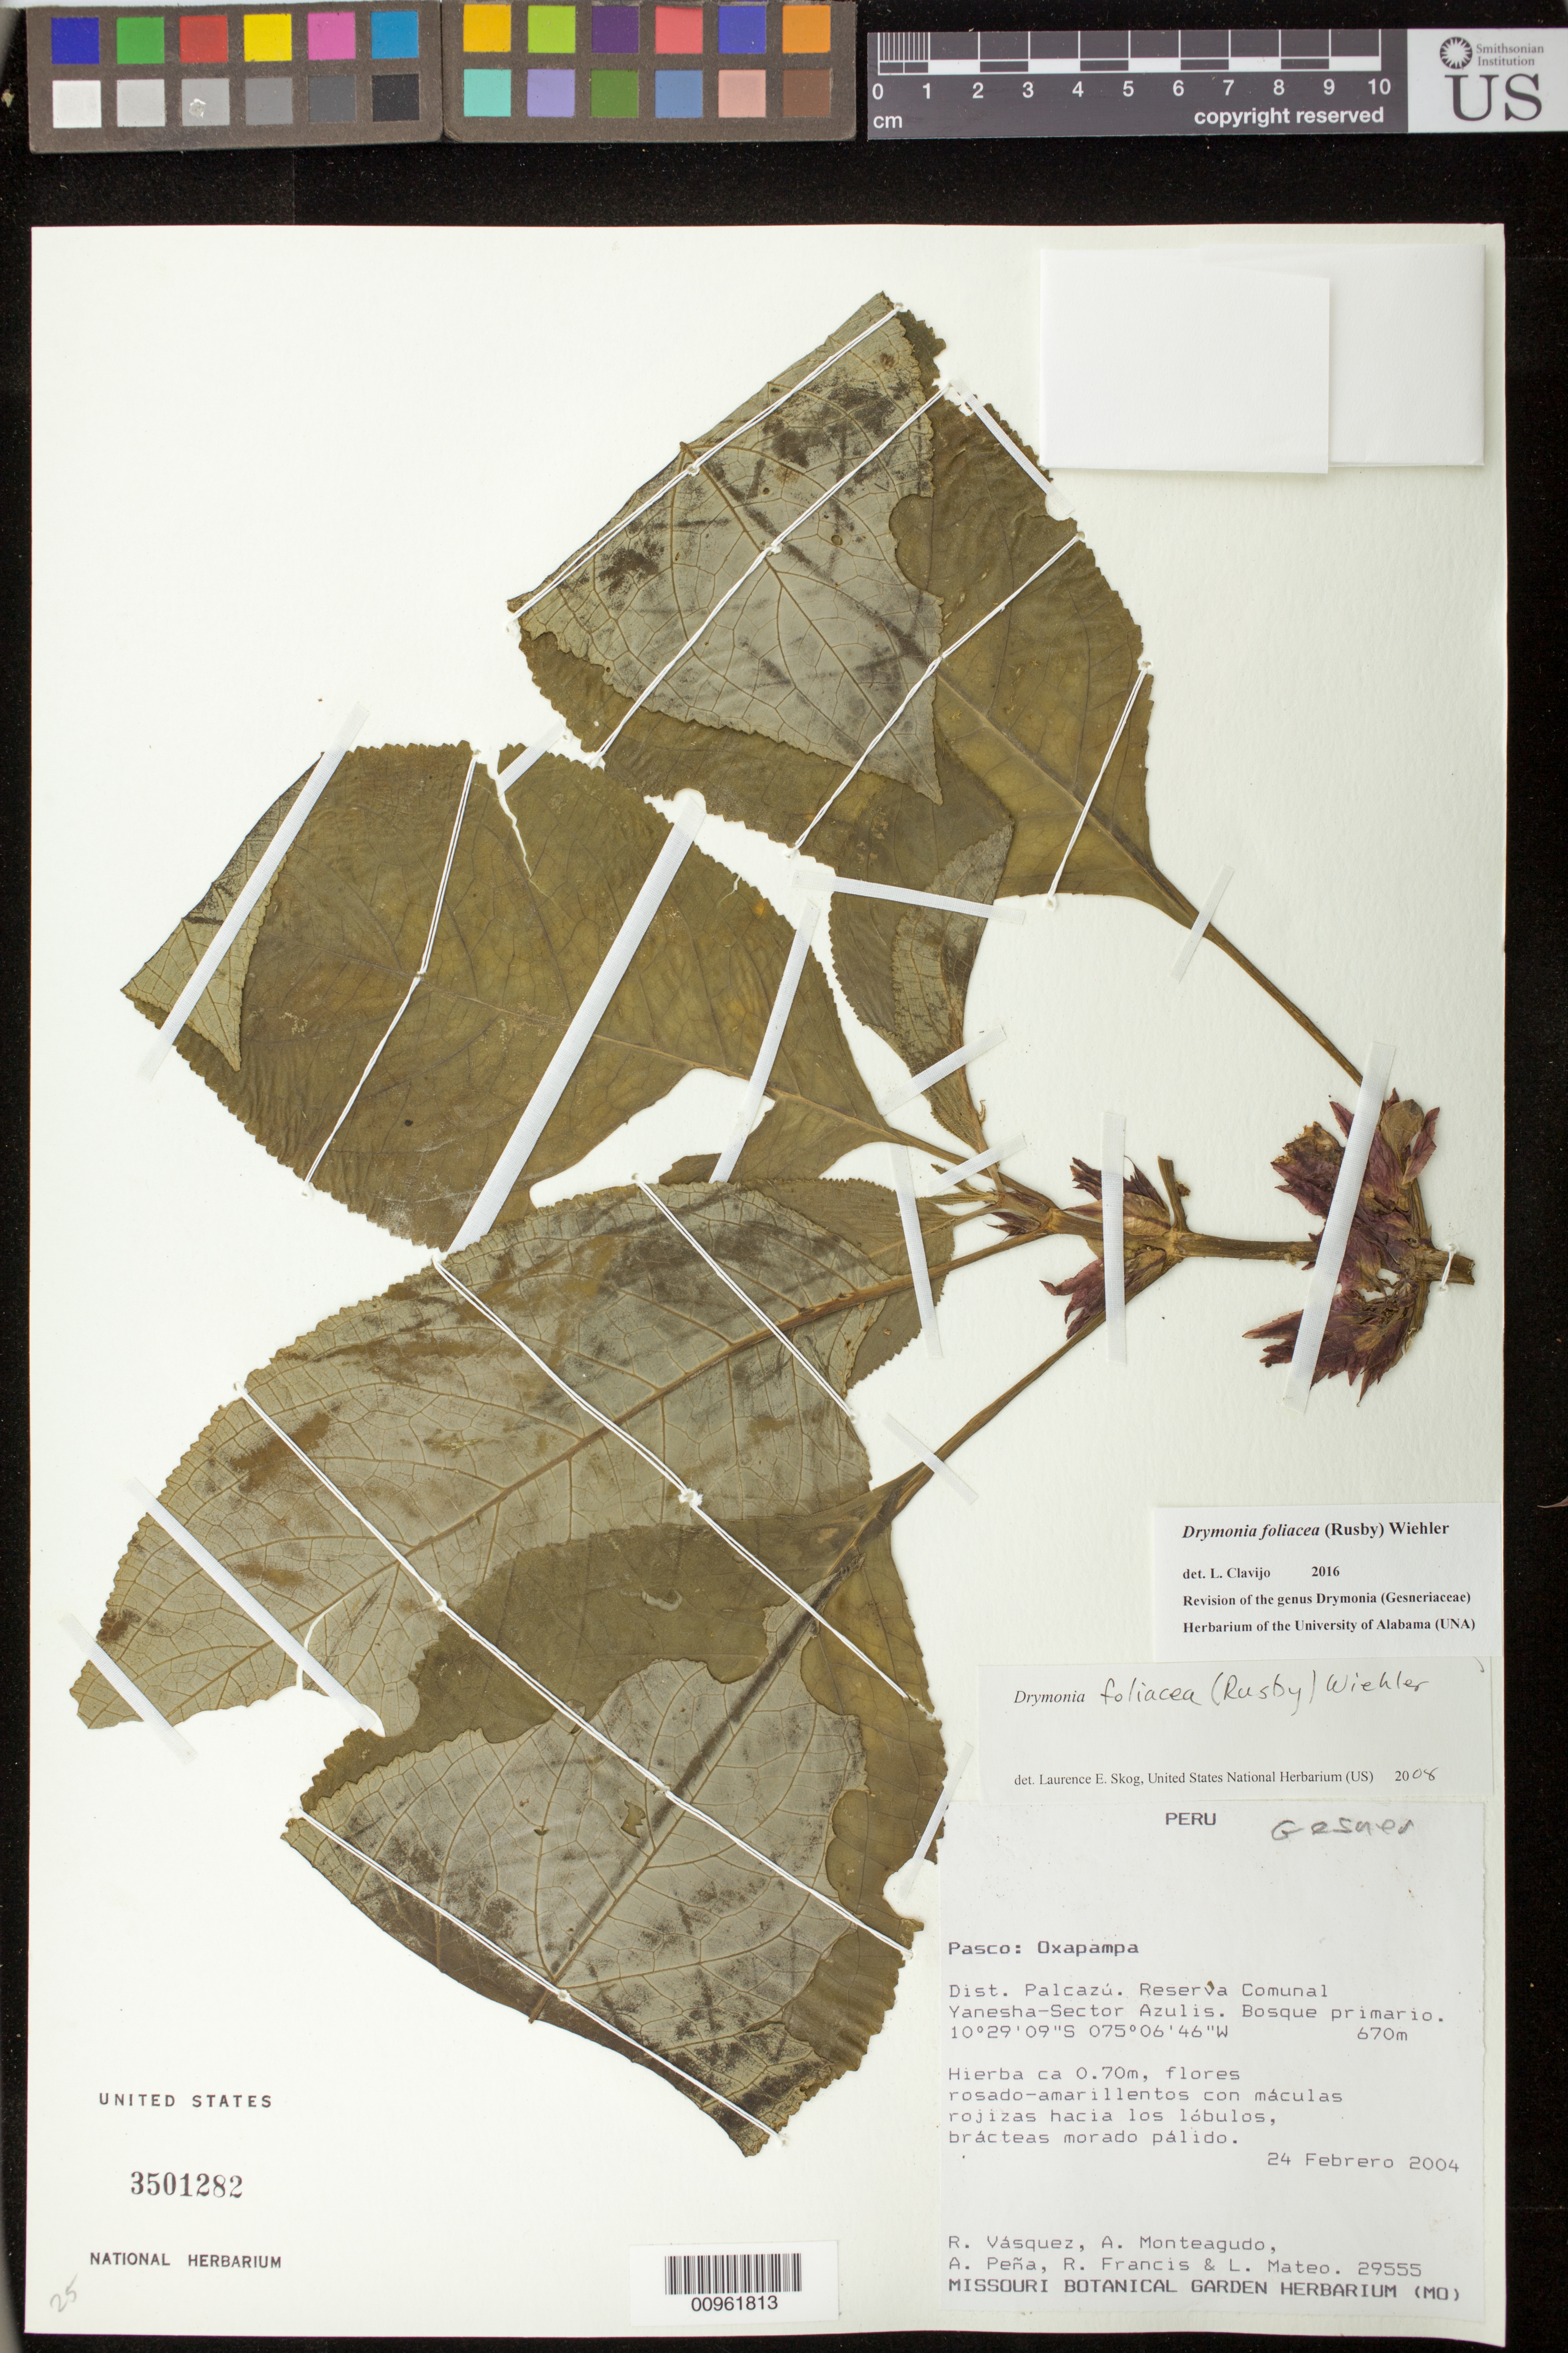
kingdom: Plantae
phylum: Tracheophyta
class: Magnoliopsida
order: Lamiales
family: Gesneriaceae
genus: Drymonia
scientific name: Drymonia foliacea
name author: (Rusby) Wiehler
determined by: Skog, Laurence E.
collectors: R. Vásquez & et al.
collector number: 29555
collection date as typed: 24 Feb 2004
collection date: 2004-02-24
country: Peru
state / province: Pasco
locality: Pasco: Oxapampa. Distrito Palcazú, Reserva Comunal Yanesha-Sector Azulis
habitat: Bosque primario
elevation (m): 670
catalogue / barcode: US 3501282